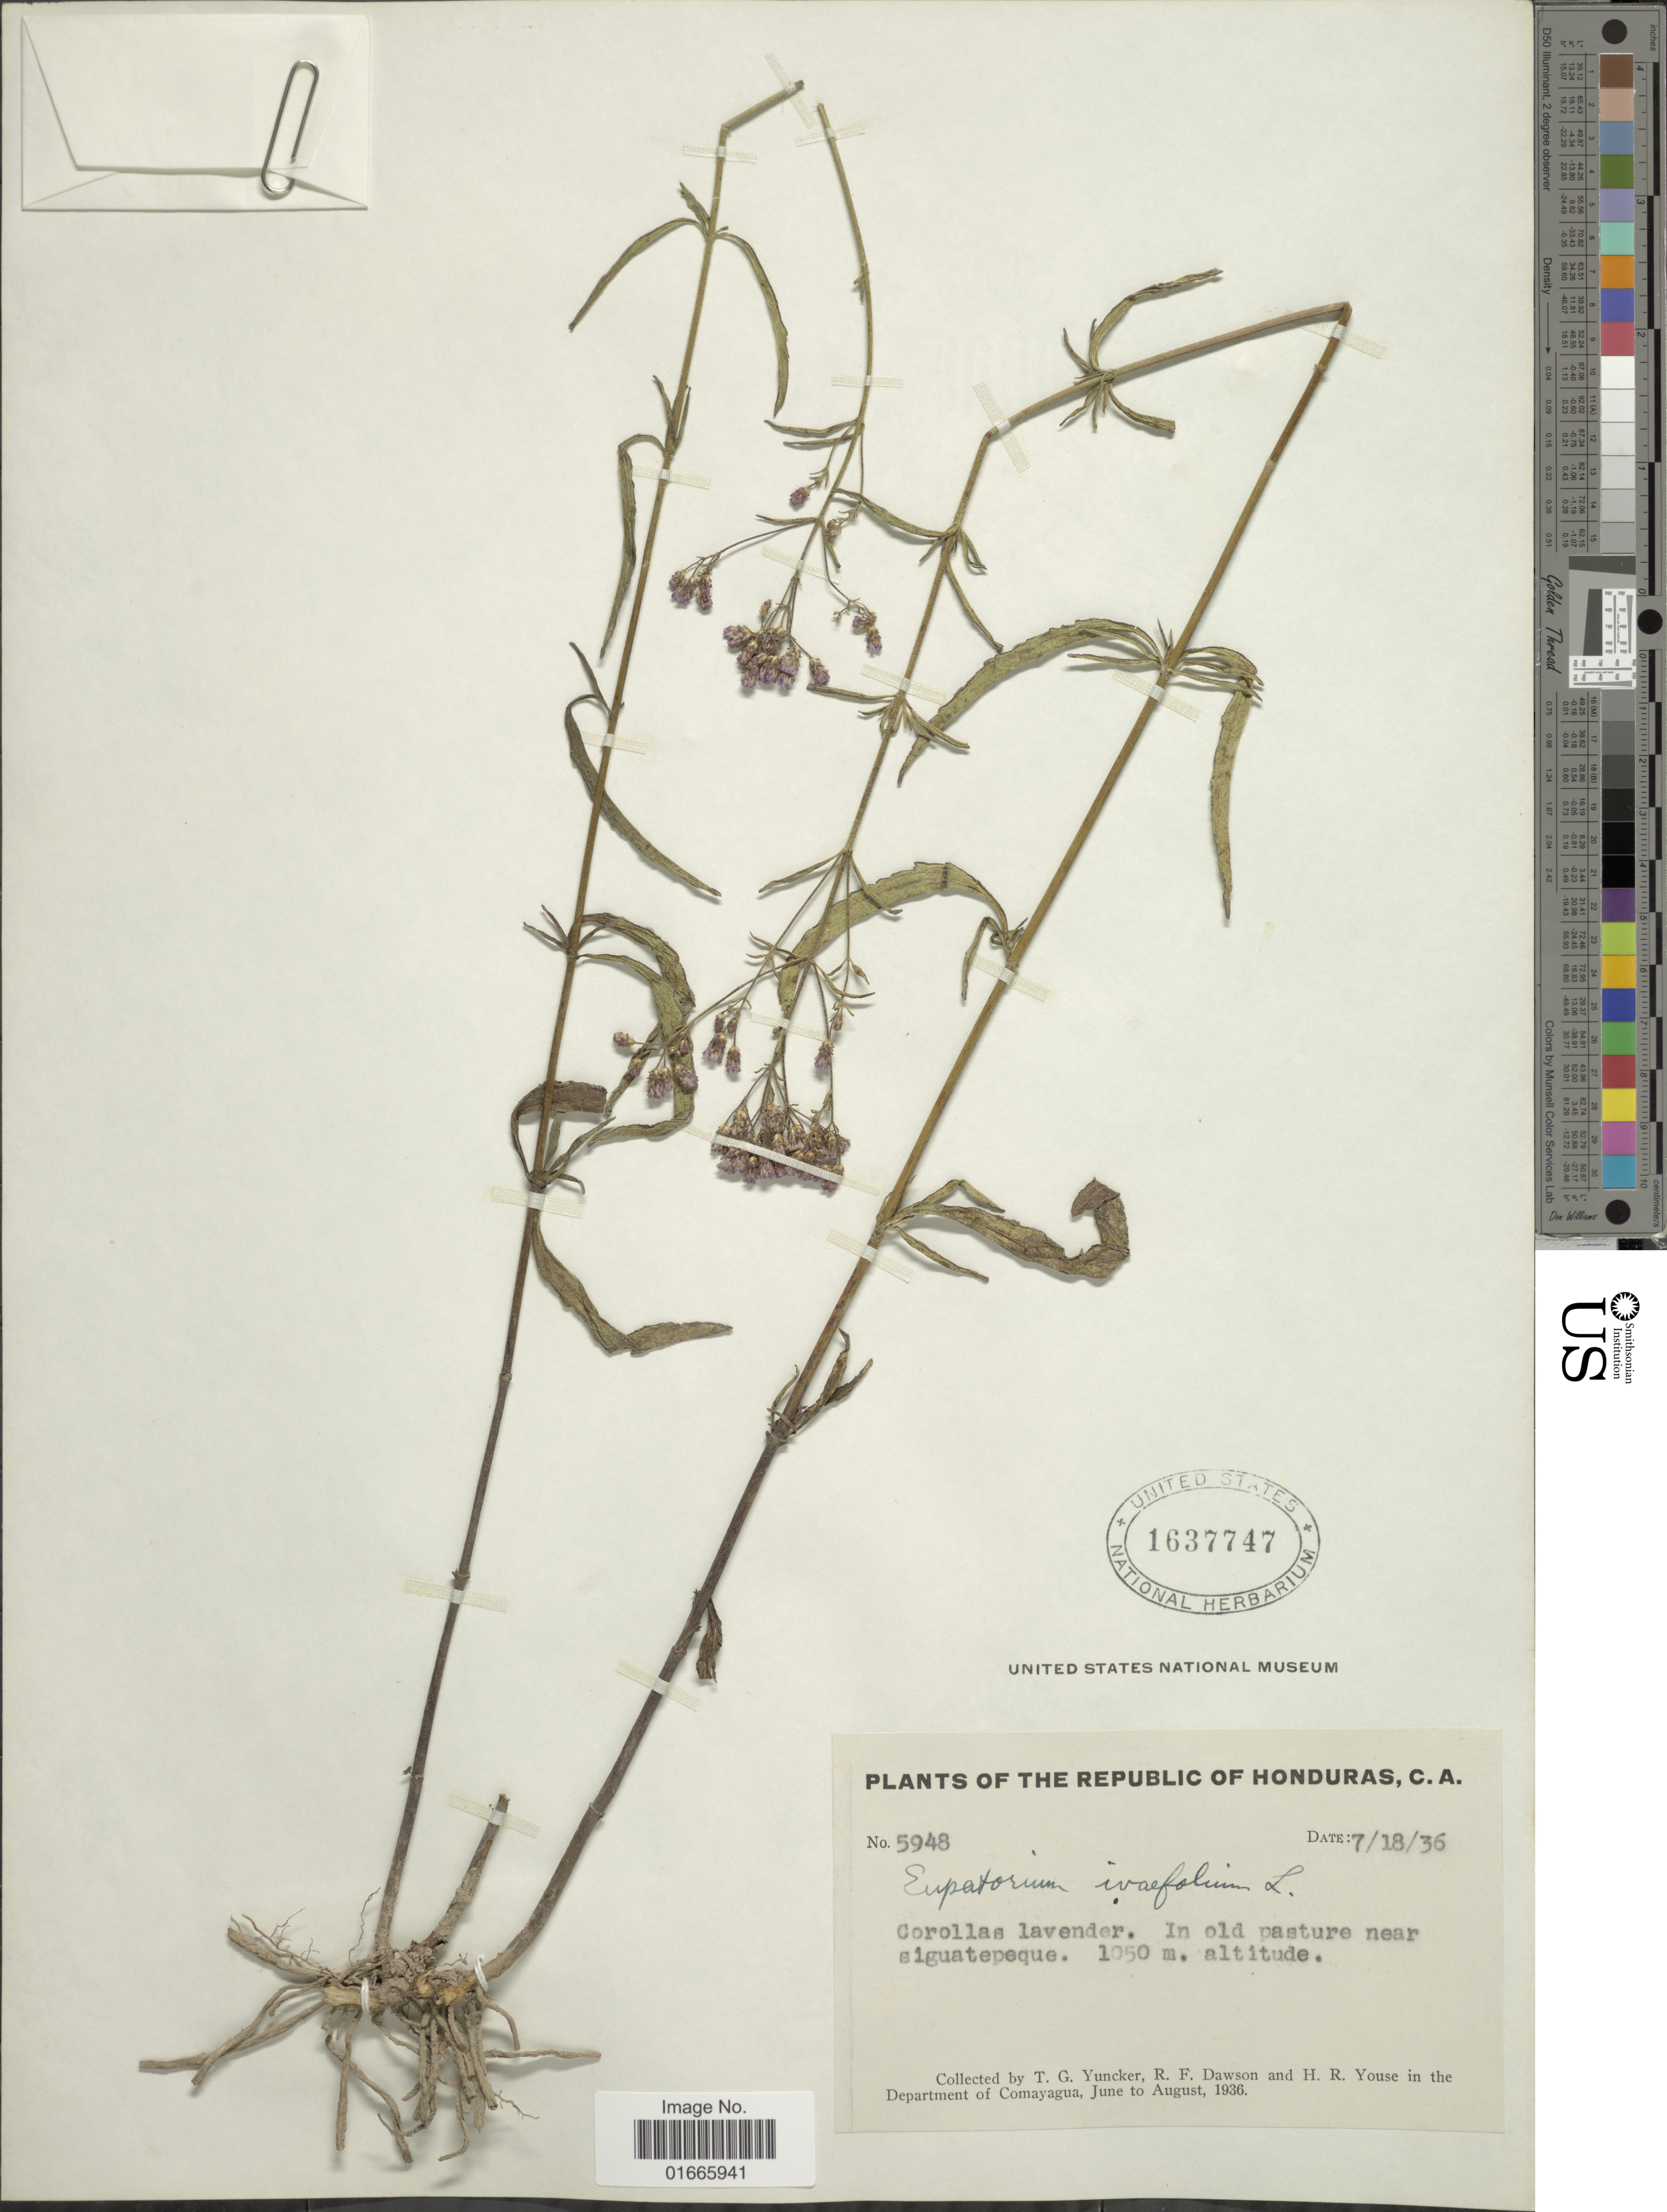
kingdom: Plantae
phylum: Tracheophyta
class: Magnoliopsida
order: Asterales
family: Asteraceae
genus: Chromolaena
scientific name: Chromolaena ivaefolia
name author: (L.) R.M. King & H. Rob.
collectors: T. G. Yuncker, R. F. Dawson & H. Youse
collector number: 5948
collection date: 1936-07-18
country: Honduras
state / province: Comayagua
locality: In old pasture near siguatepeque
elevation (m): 1050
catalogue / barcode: US 1637747